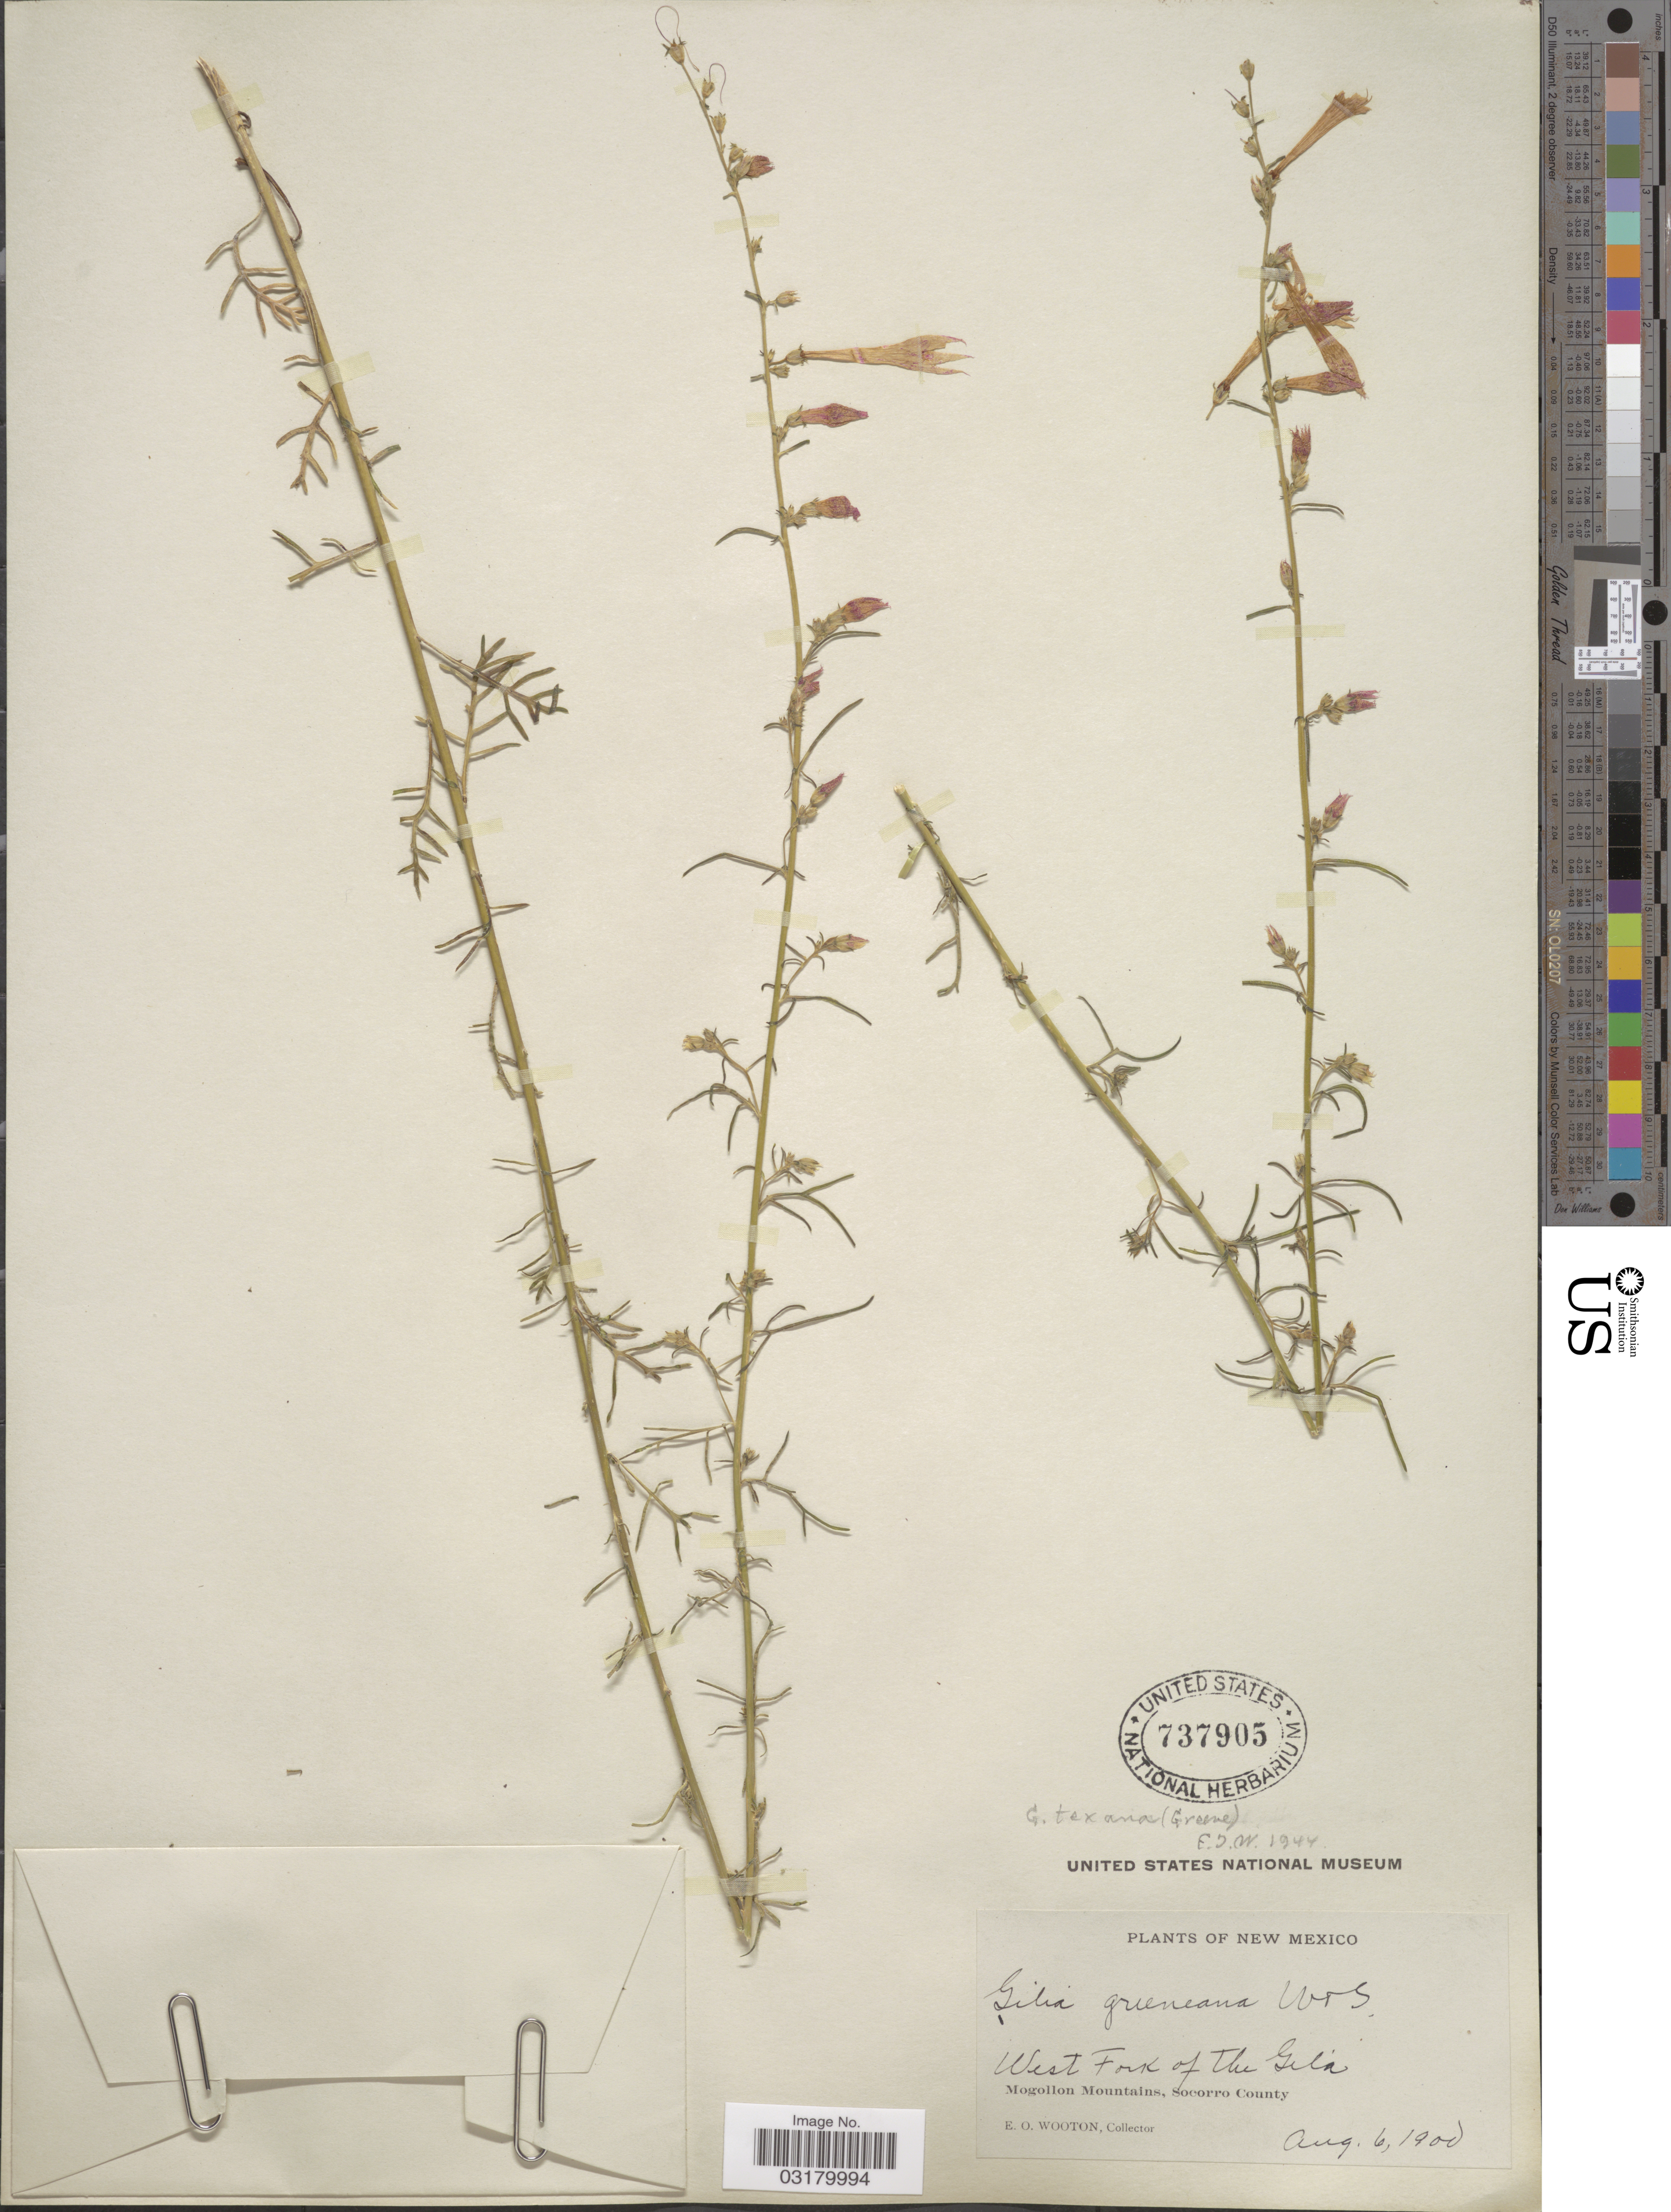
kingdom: Plantae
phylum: Tracheophyta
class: Magnoliopsida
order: Ericales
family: Polemoniaceae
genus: Ipomopsis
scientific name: Ipomopsis aggregata subsp. formosissima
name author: (Greene) Wherry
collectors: E. O. Wooton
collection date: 1900-08-06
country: United States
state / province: New Mexico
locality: West Fork of the Gila. Mogollon Mountains, Socorro County.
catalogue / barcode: US 737905